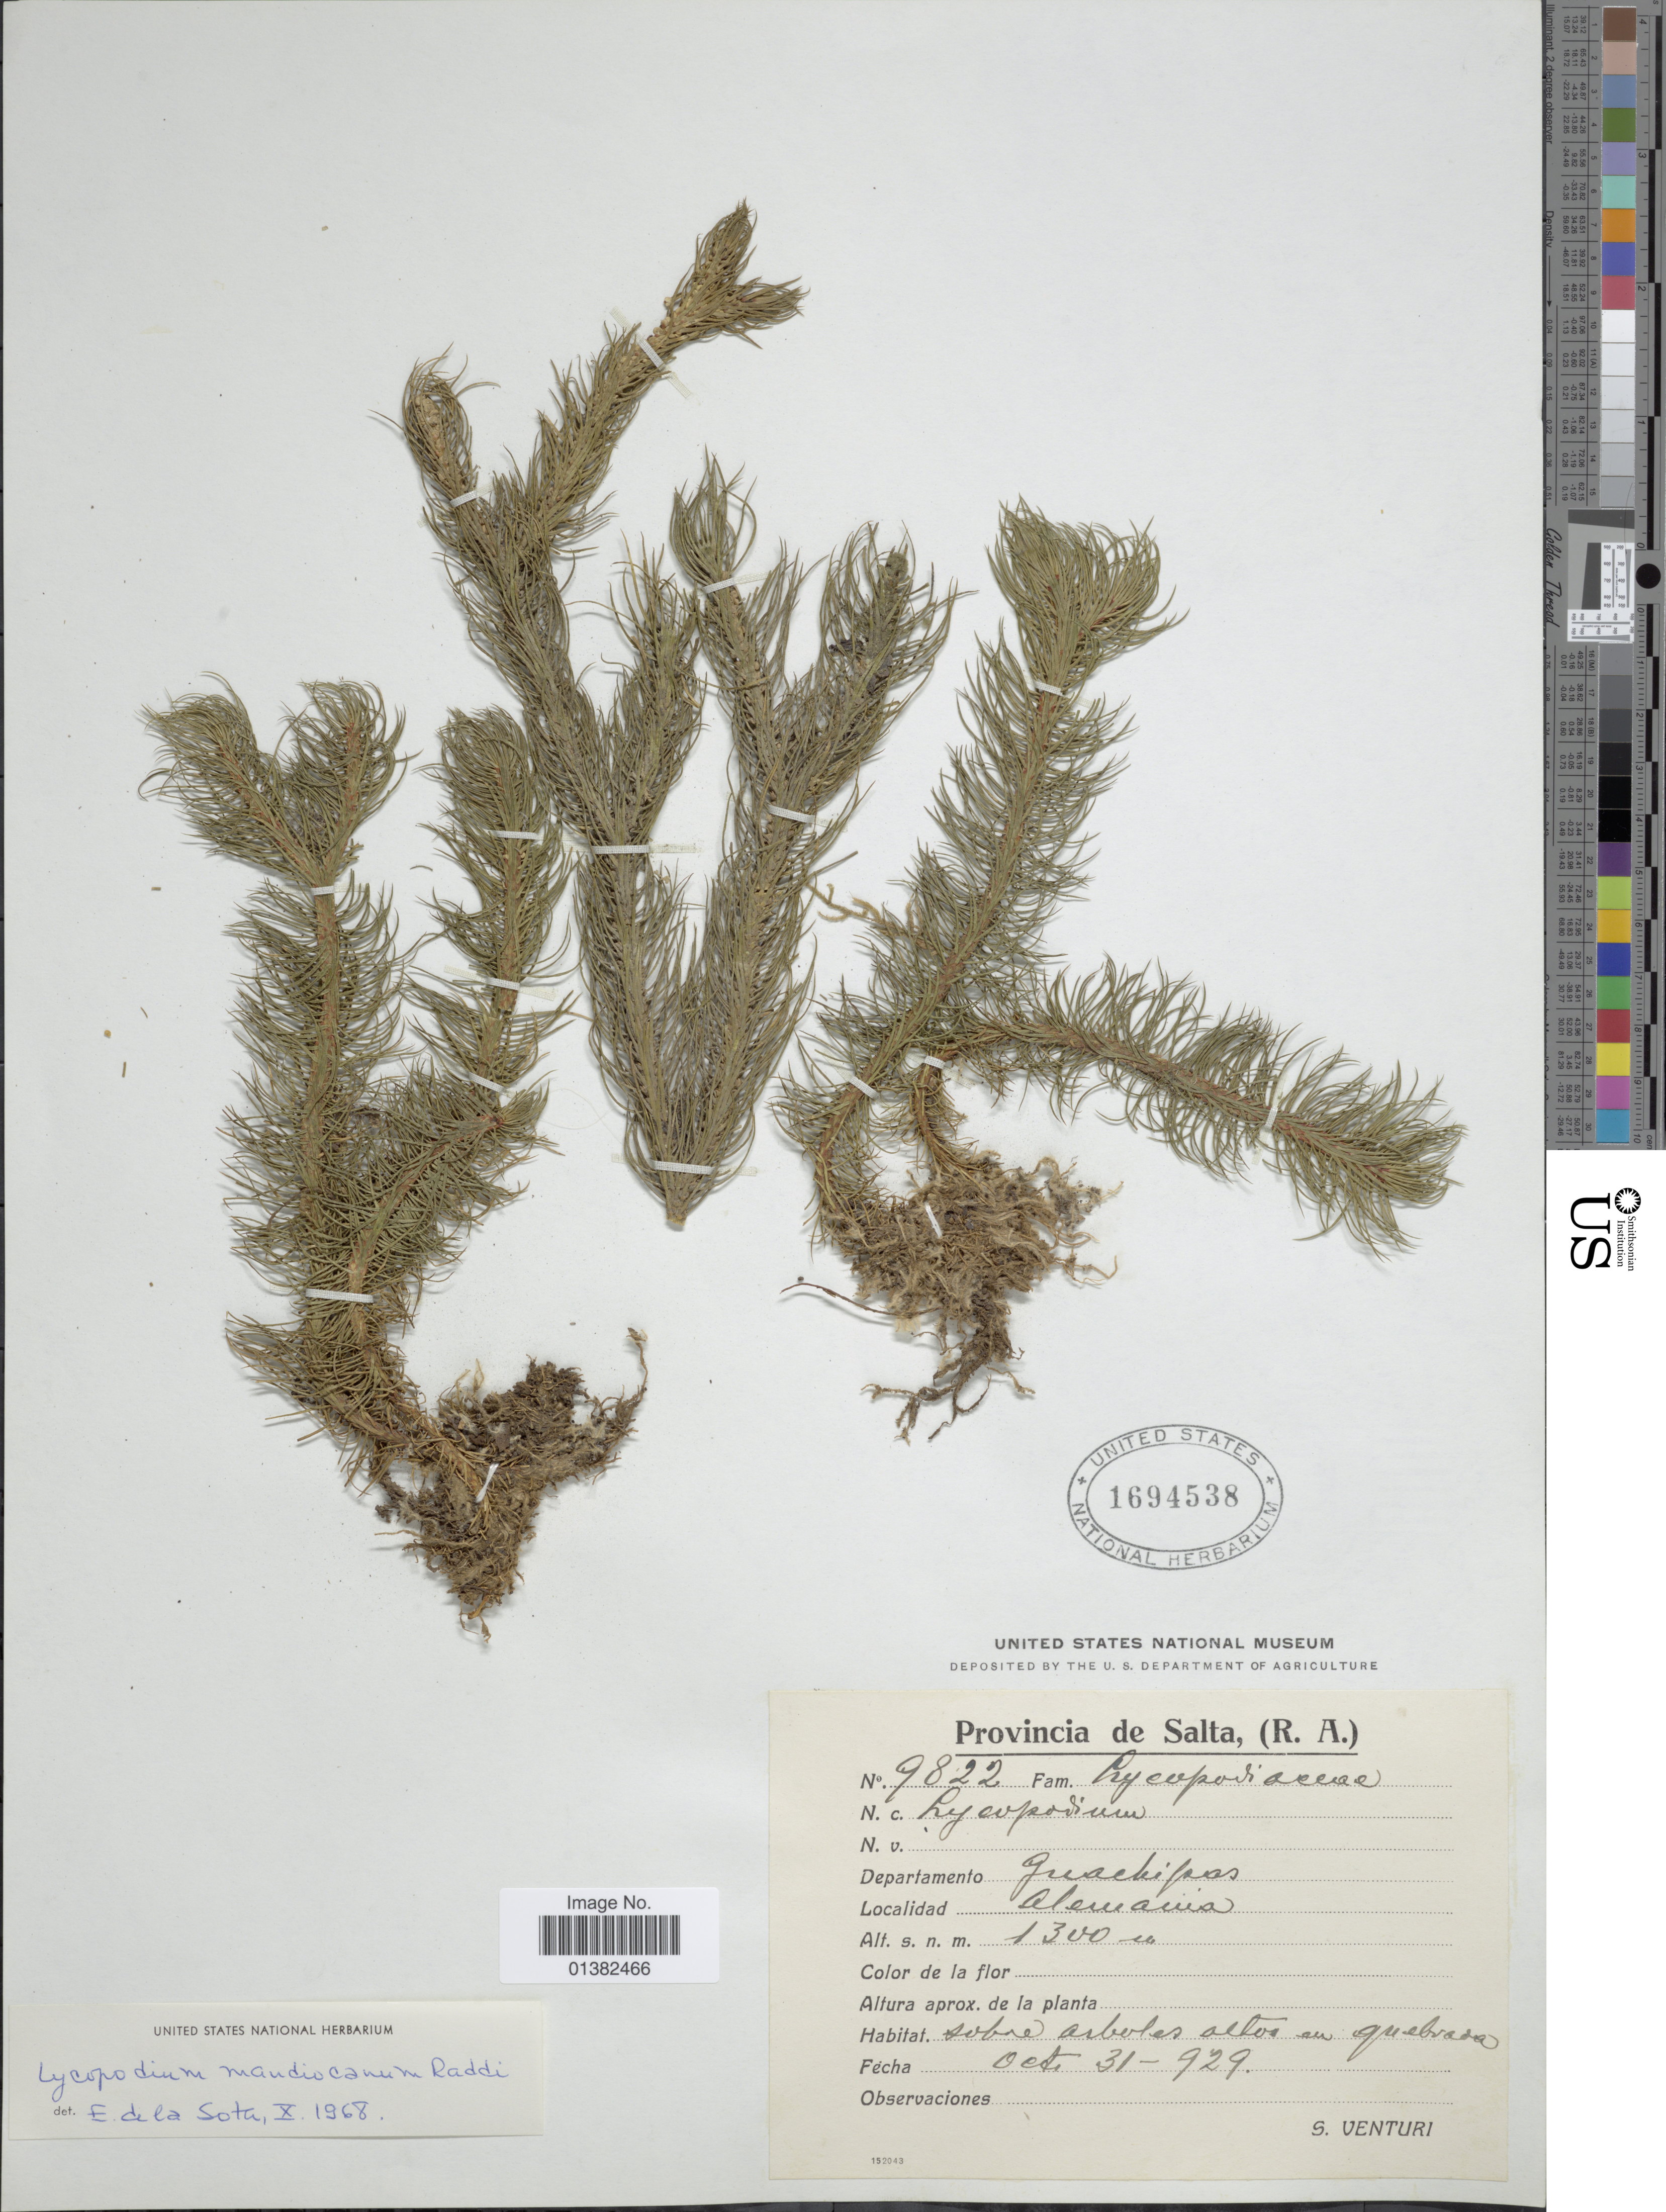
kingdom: Plantae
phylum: Tracheophyta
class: Lycopodiopsida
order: Lycopodiales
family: Lycopodiaceae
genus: Phlegmariurus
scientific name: Phlegmariurus mandiocanus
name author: (Raddi) B. Øllg.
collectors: S. Venturi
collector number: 9822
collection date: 1929-10-31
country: Argentina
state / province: Salta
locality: Departamento Guachipas, Alemania.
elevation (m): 1300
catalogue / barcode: US 1694538